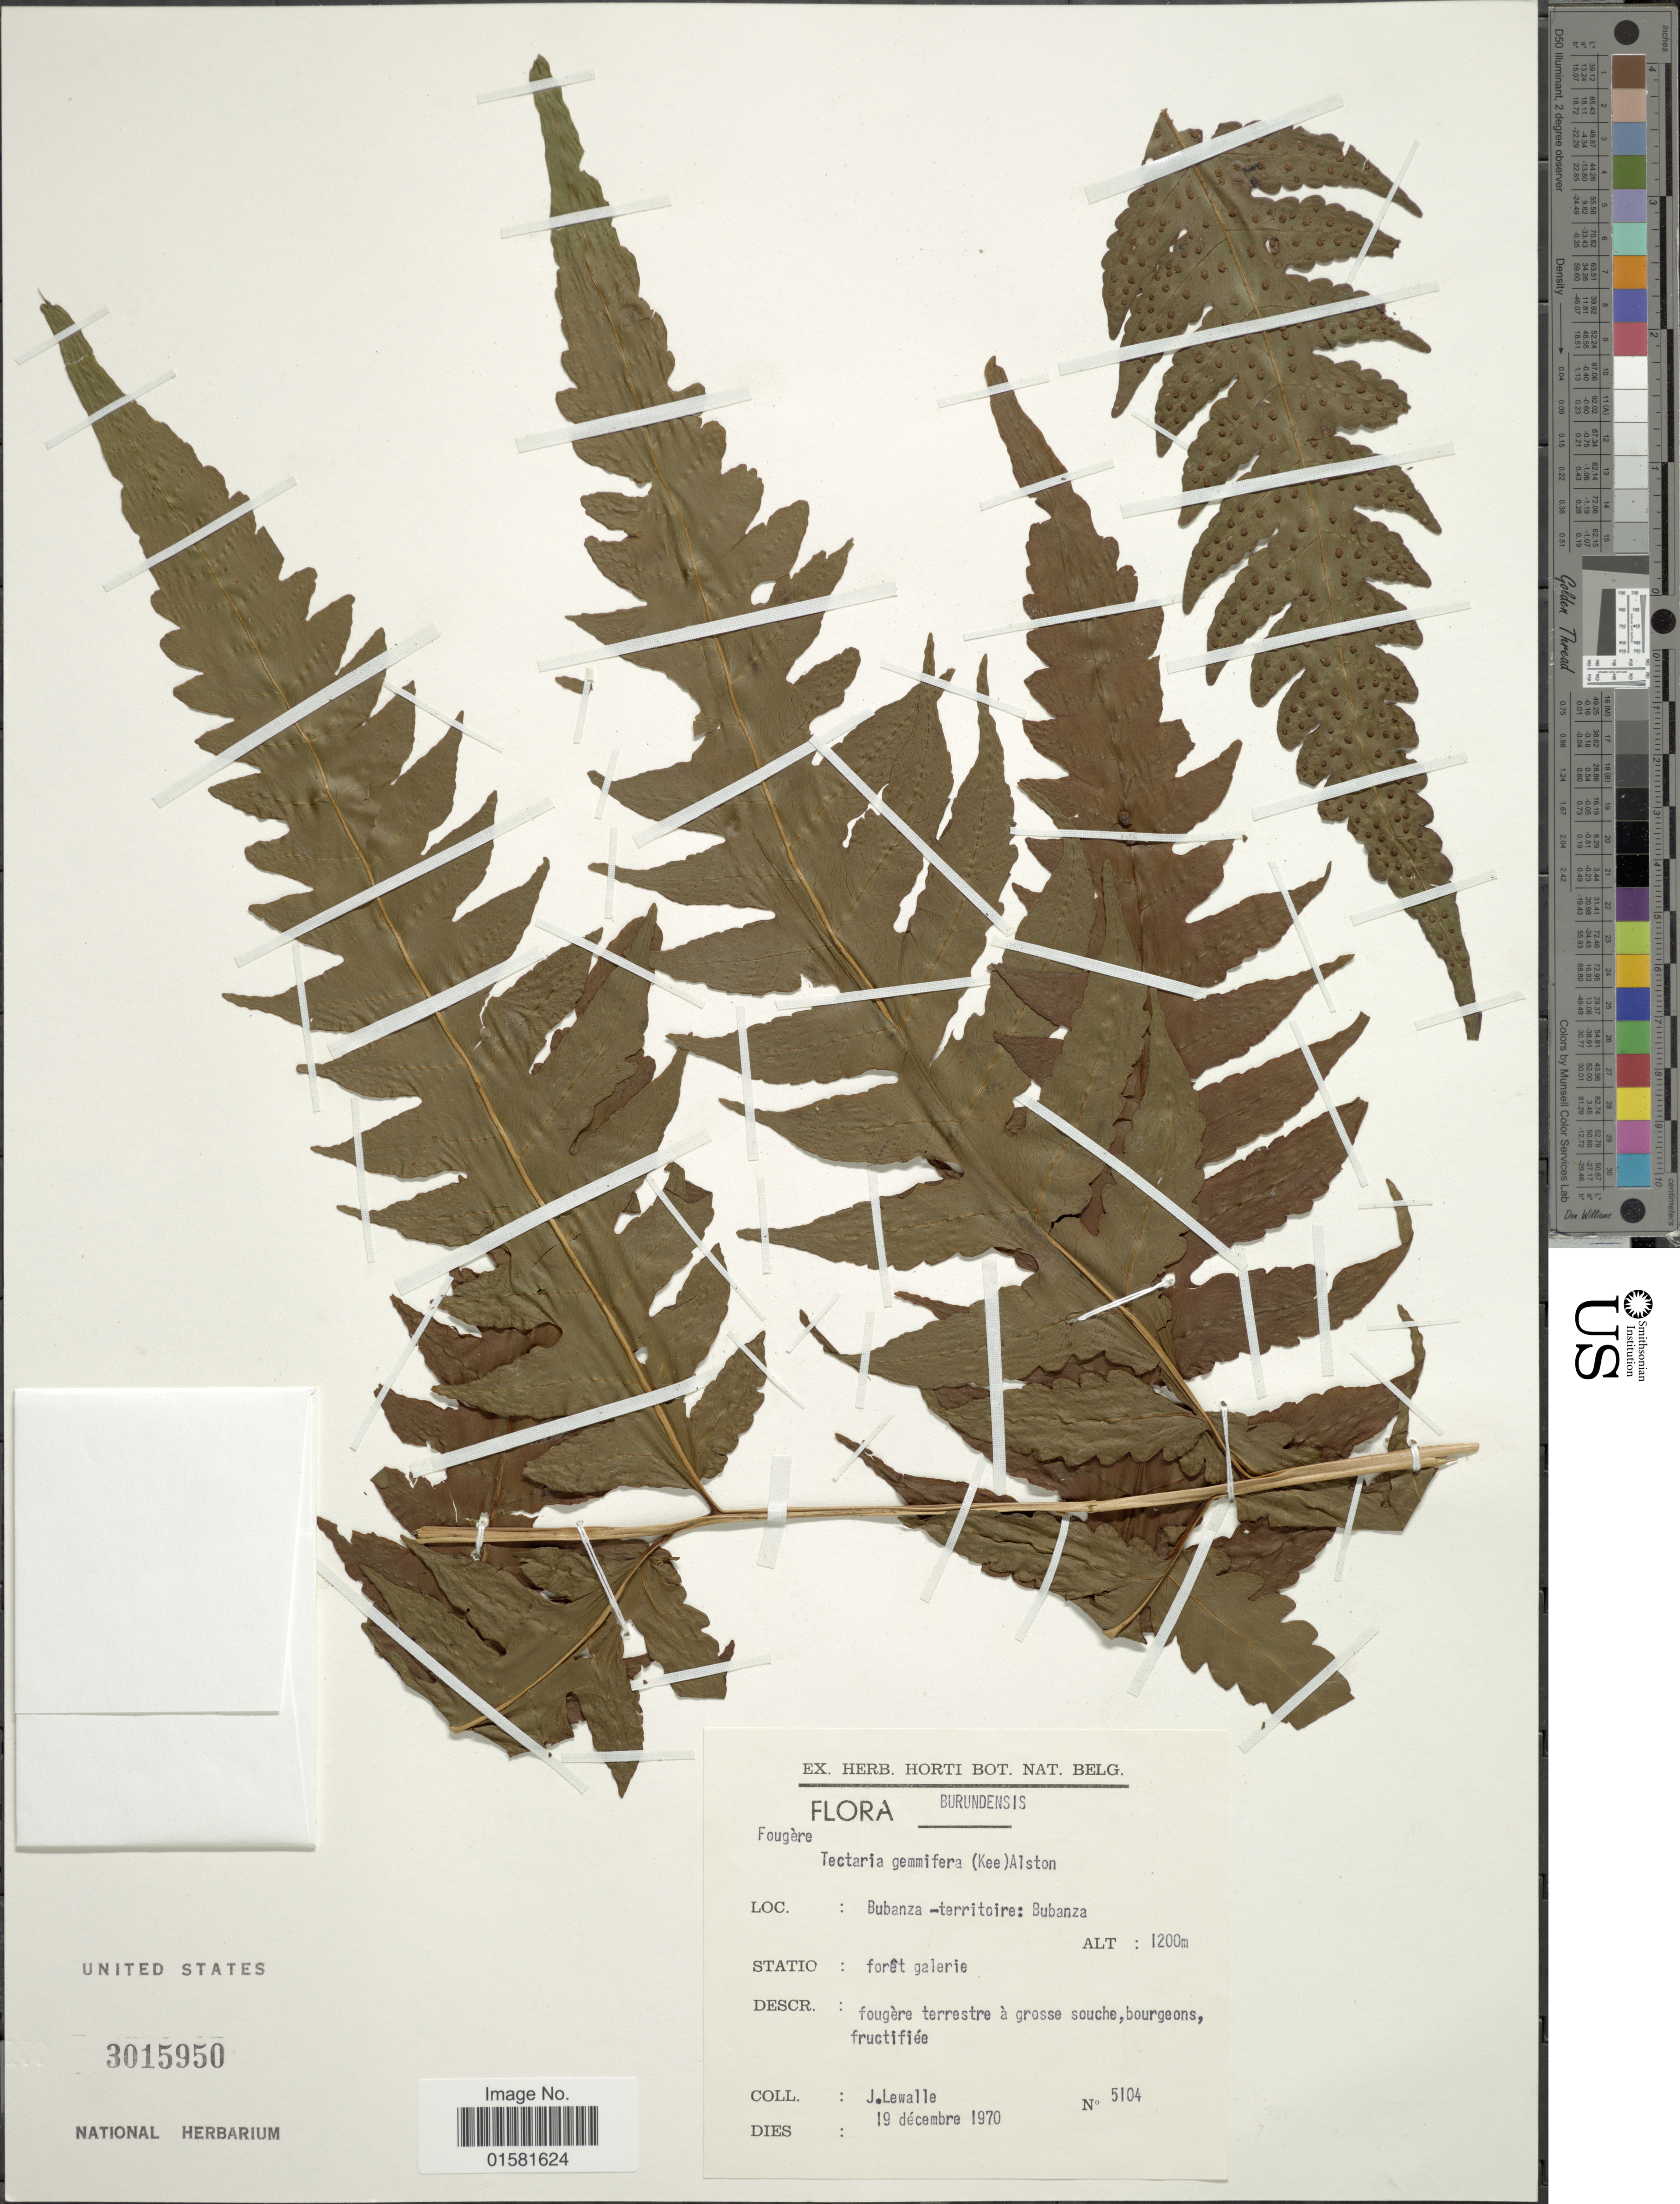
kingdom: Plantae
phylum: Tracheophyta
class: Polypodiopsida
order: Polypodiales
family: Tectariaceae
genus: Tectaria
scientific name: Tectaria gemmifera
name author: (Fée) Alston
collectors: J. Lewalle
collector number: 5104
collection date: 1970-12-19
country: Burundi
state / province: Bubanza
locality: Bubanza-territoire: Bubanza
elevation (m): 1200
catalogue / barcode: US 3015950